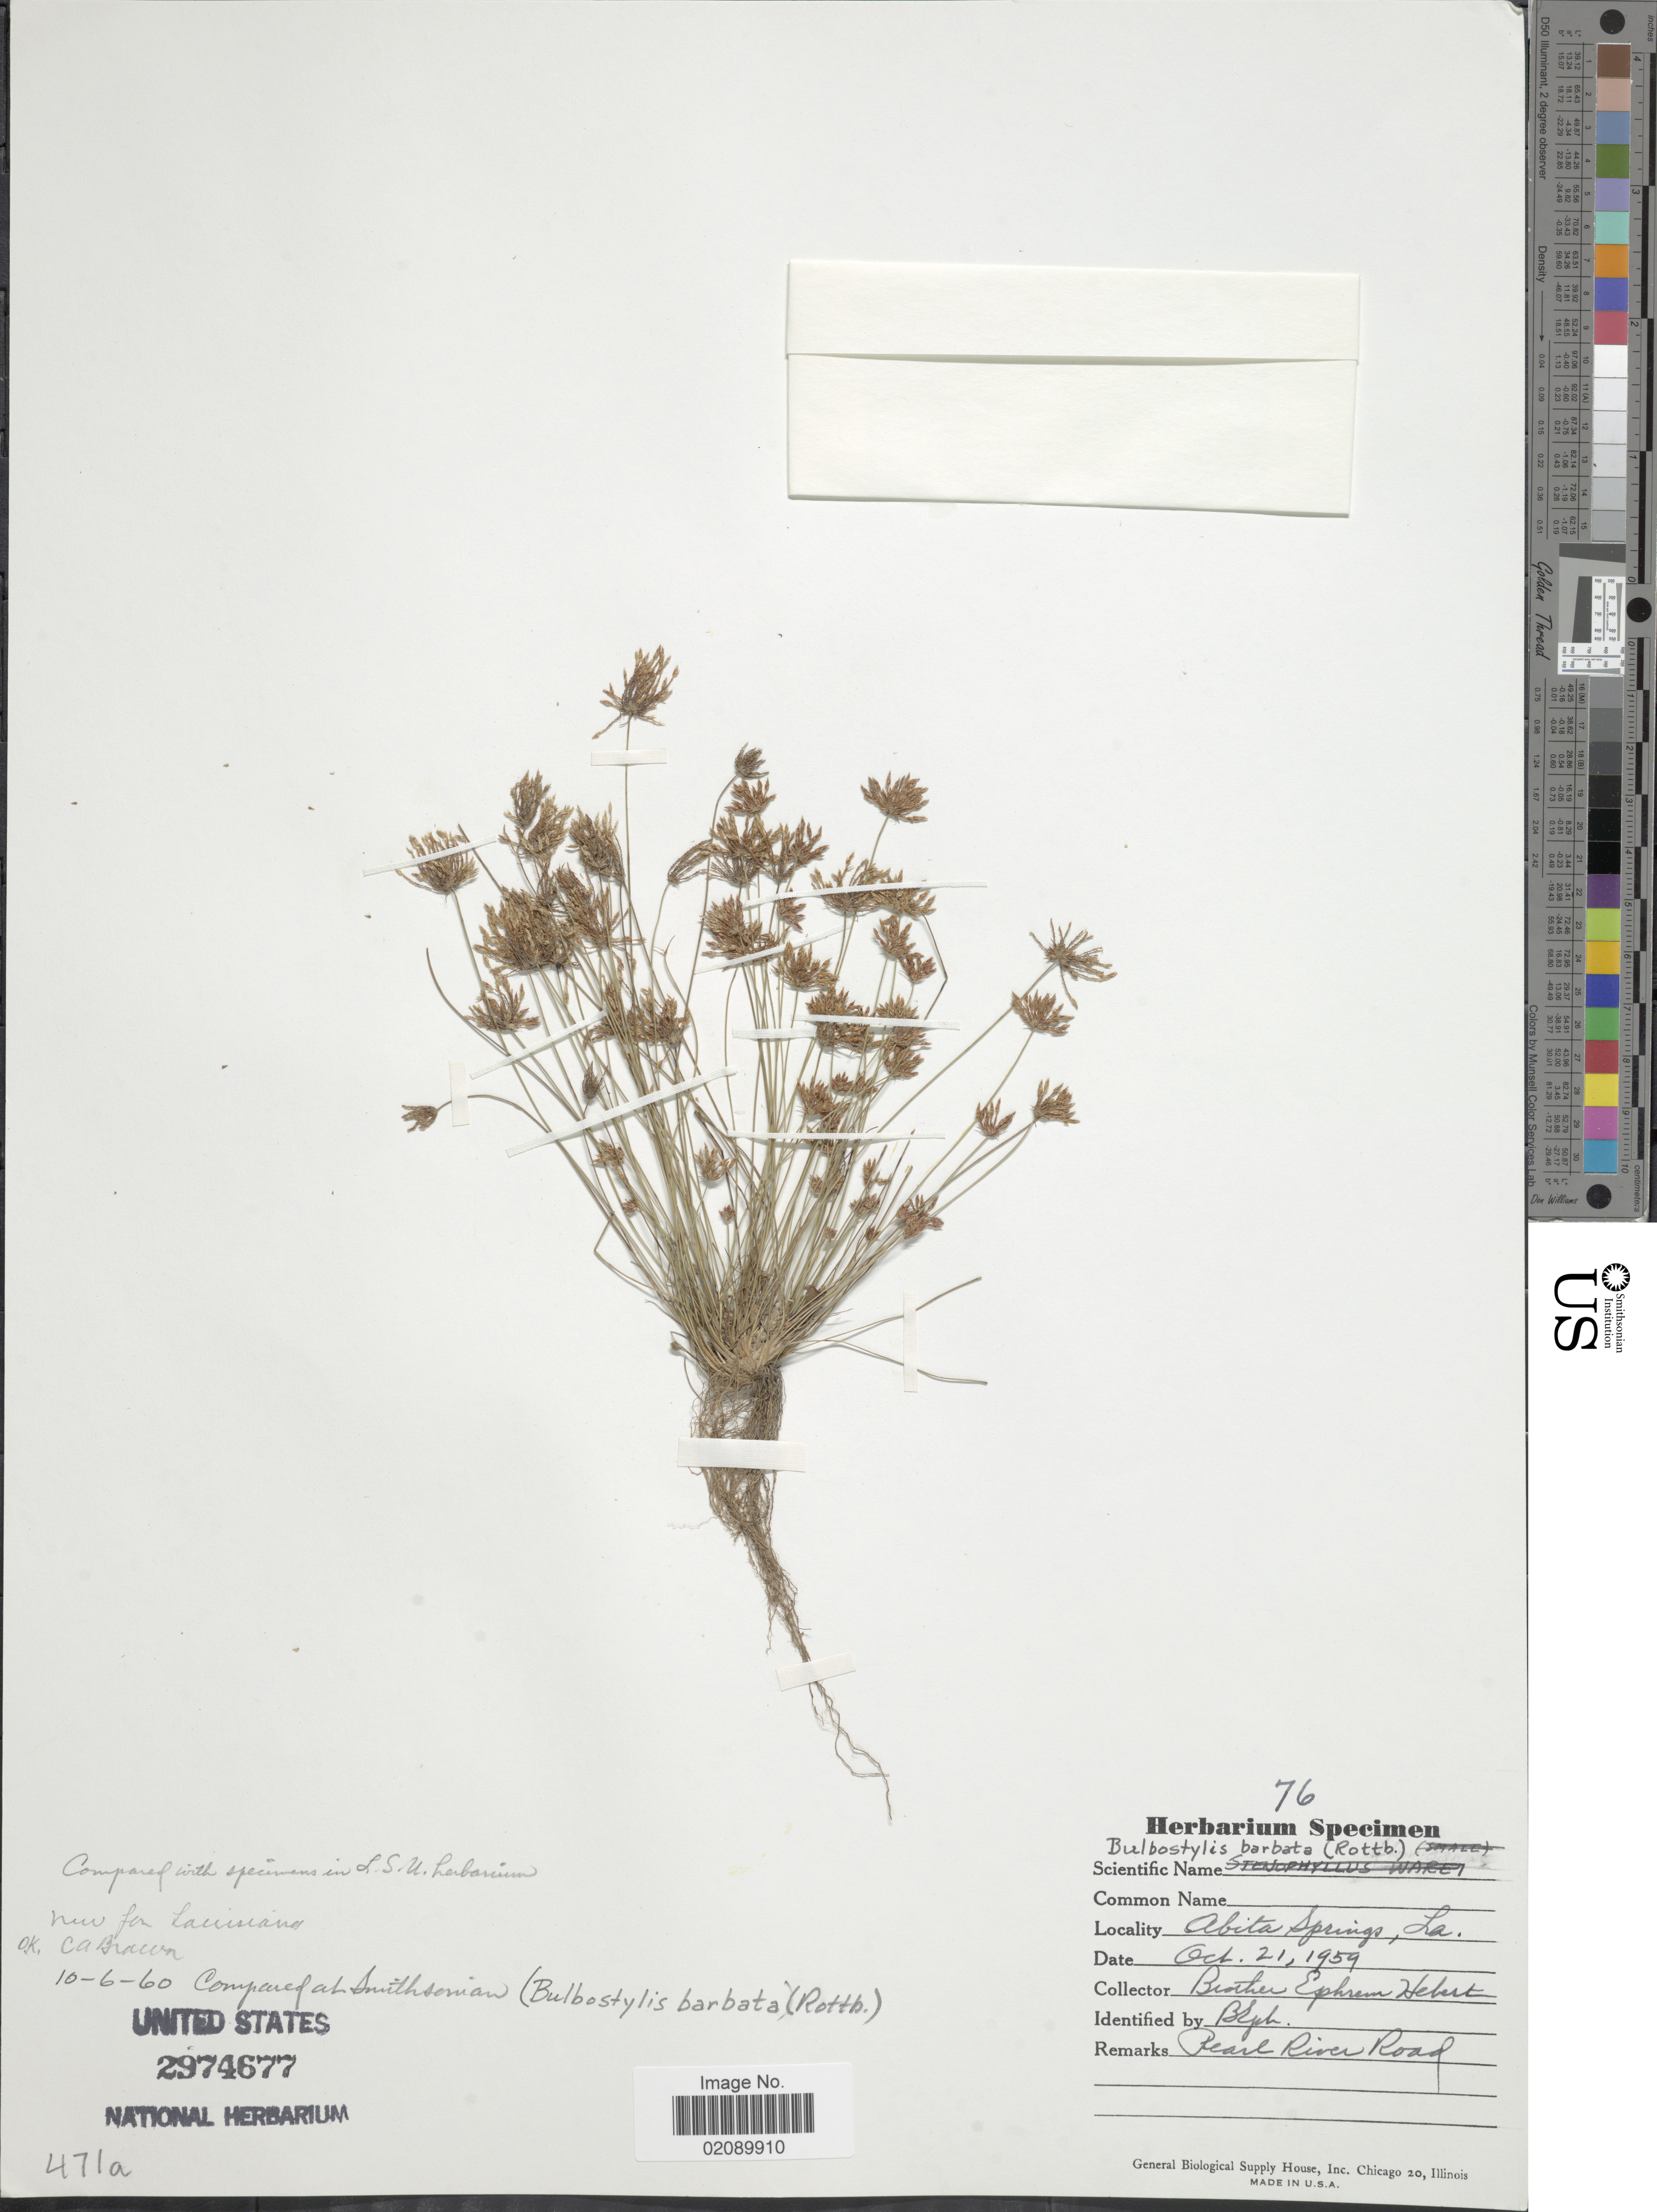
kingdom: Plantae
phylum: Tracheophyta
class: Liliopsida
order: Poales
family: Cyperaceae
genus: Bulbostylis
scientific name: Bulbostylis barbata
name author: (Rottb.) C.B. Clarke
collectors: E. Hebert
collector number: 76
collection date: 1959-10-21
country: United States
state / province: Louisiana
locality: Abita Springs, La.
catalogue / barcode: US 2974677